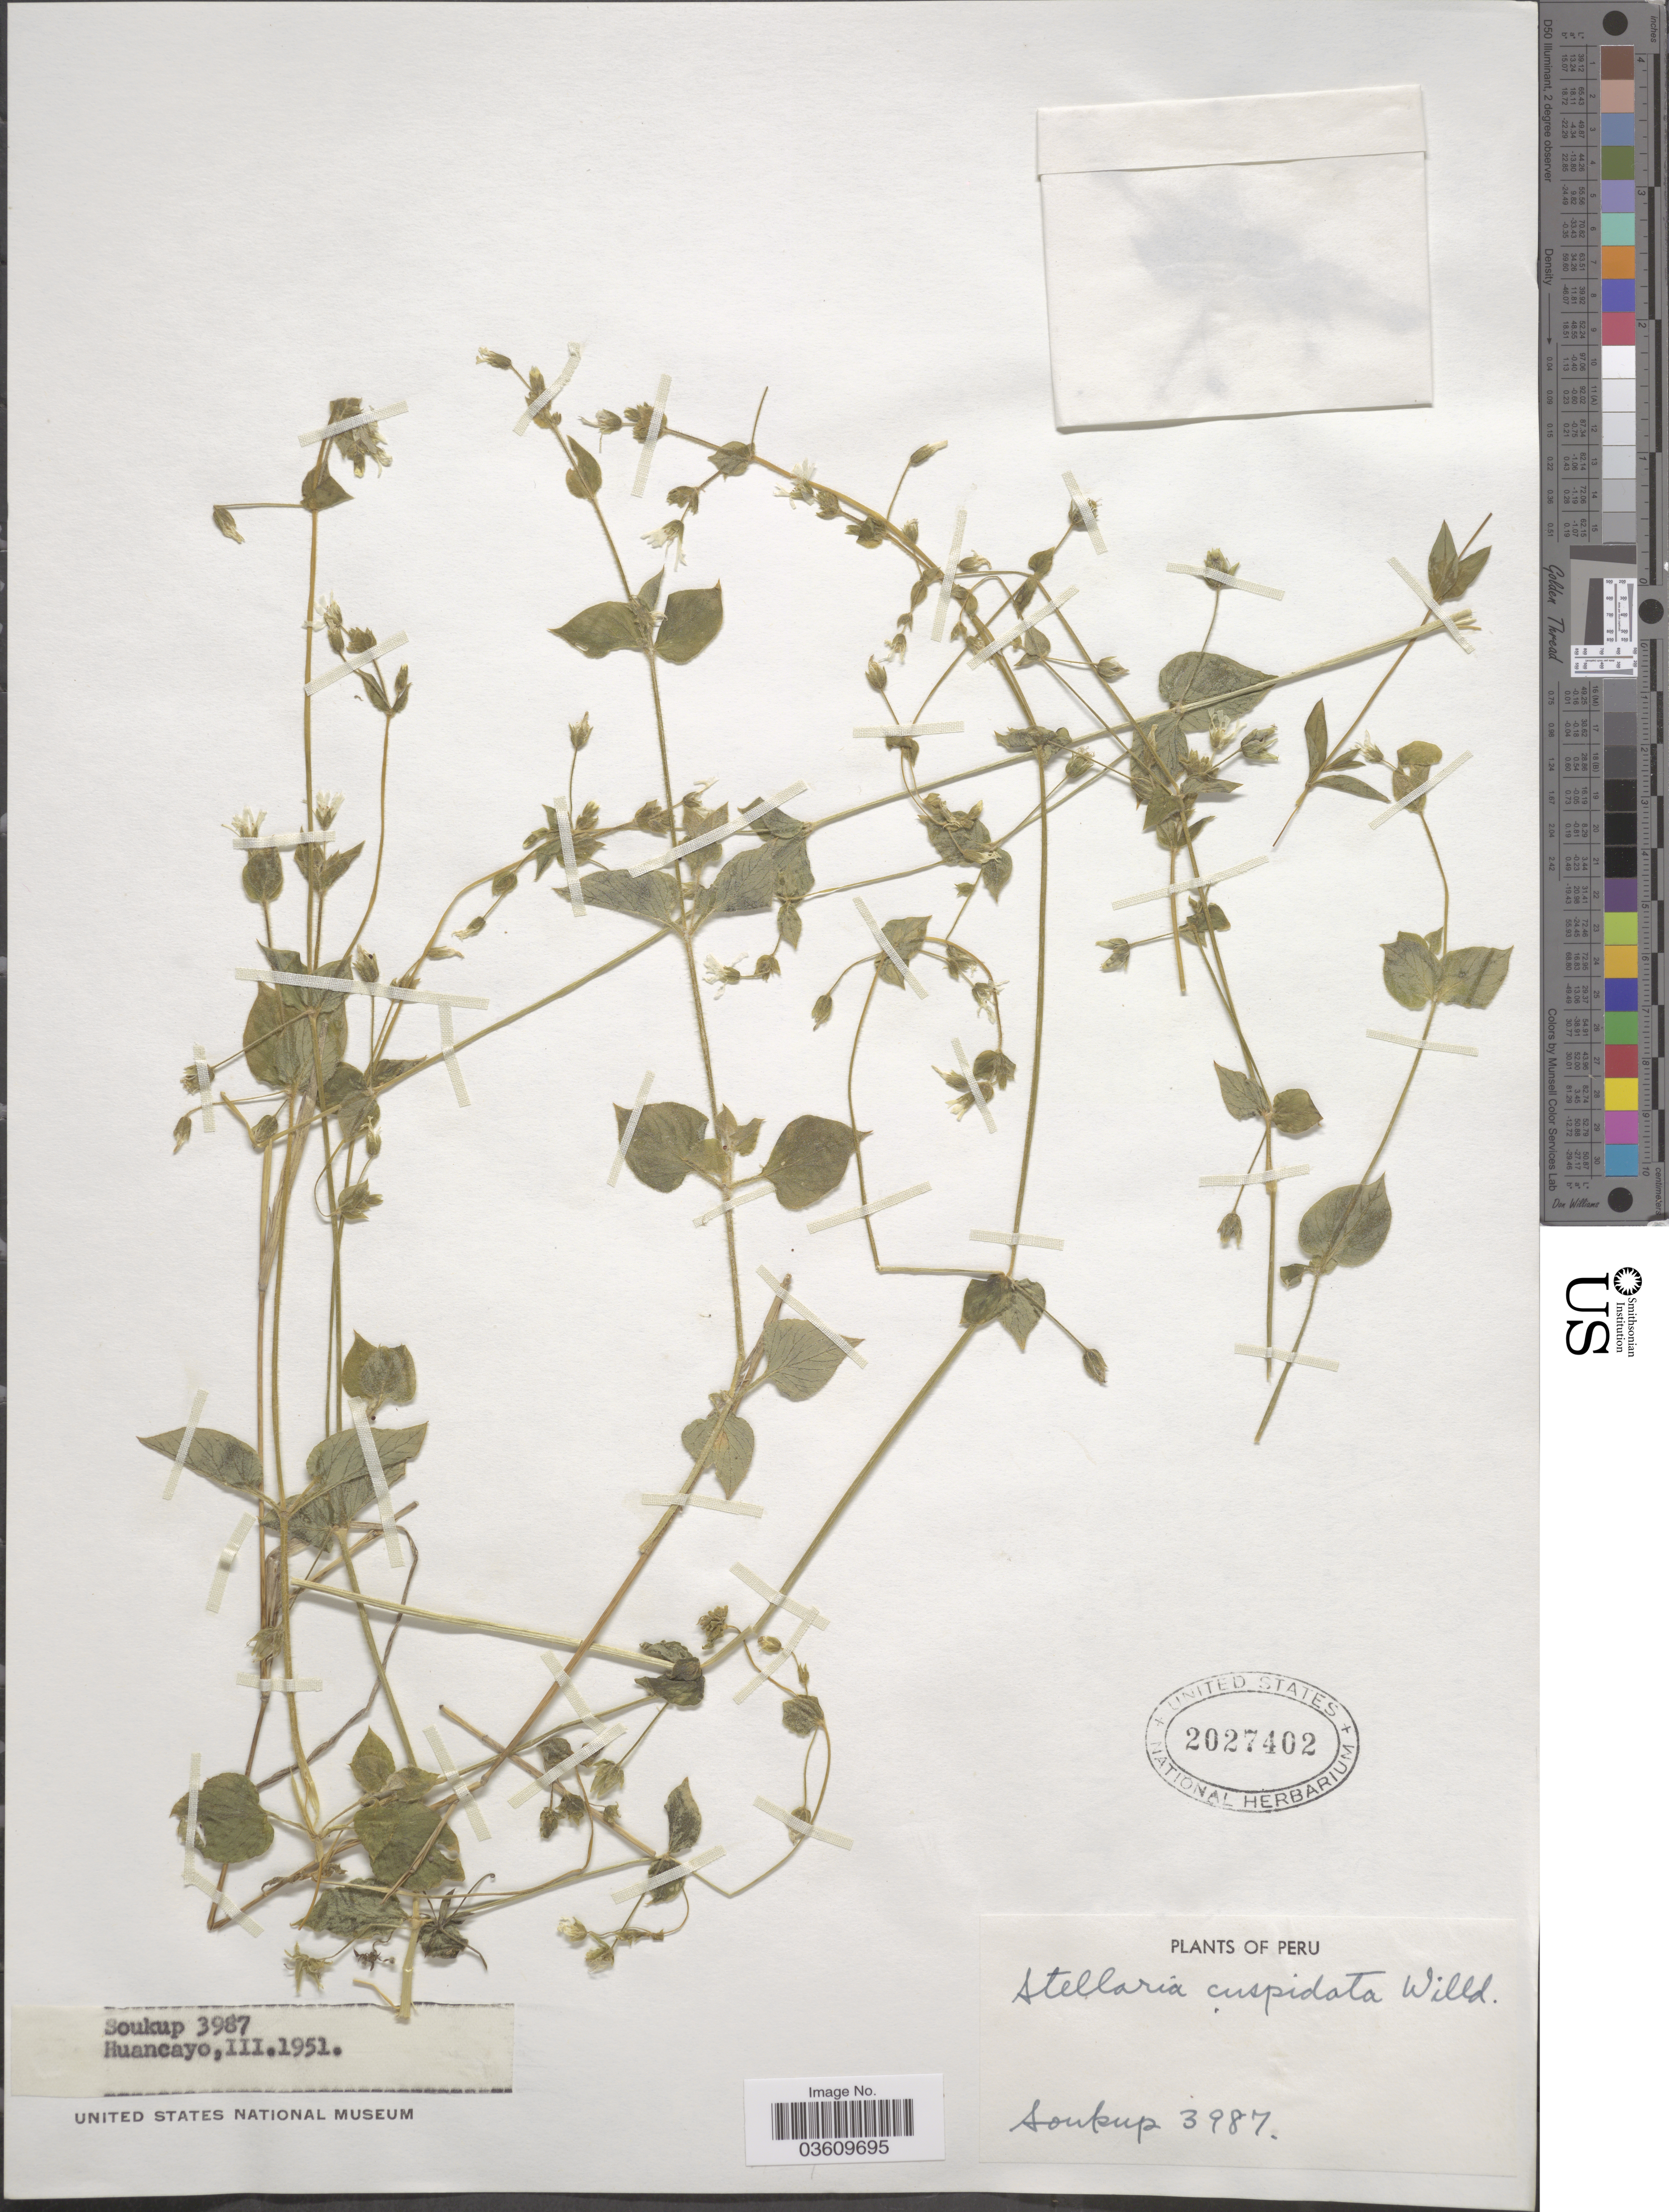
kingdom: Plantae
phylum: Tracheophyta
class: Magnoliopsida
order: Caryophyllales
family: Caryophyllaceae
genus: Stellaria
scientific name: Stellaria cuspidata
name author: Willd. ex Schltdl.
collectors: -- Soukup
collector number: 3987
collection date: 1951-03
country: Peru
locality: Huancayo.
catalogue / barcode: US 2027402